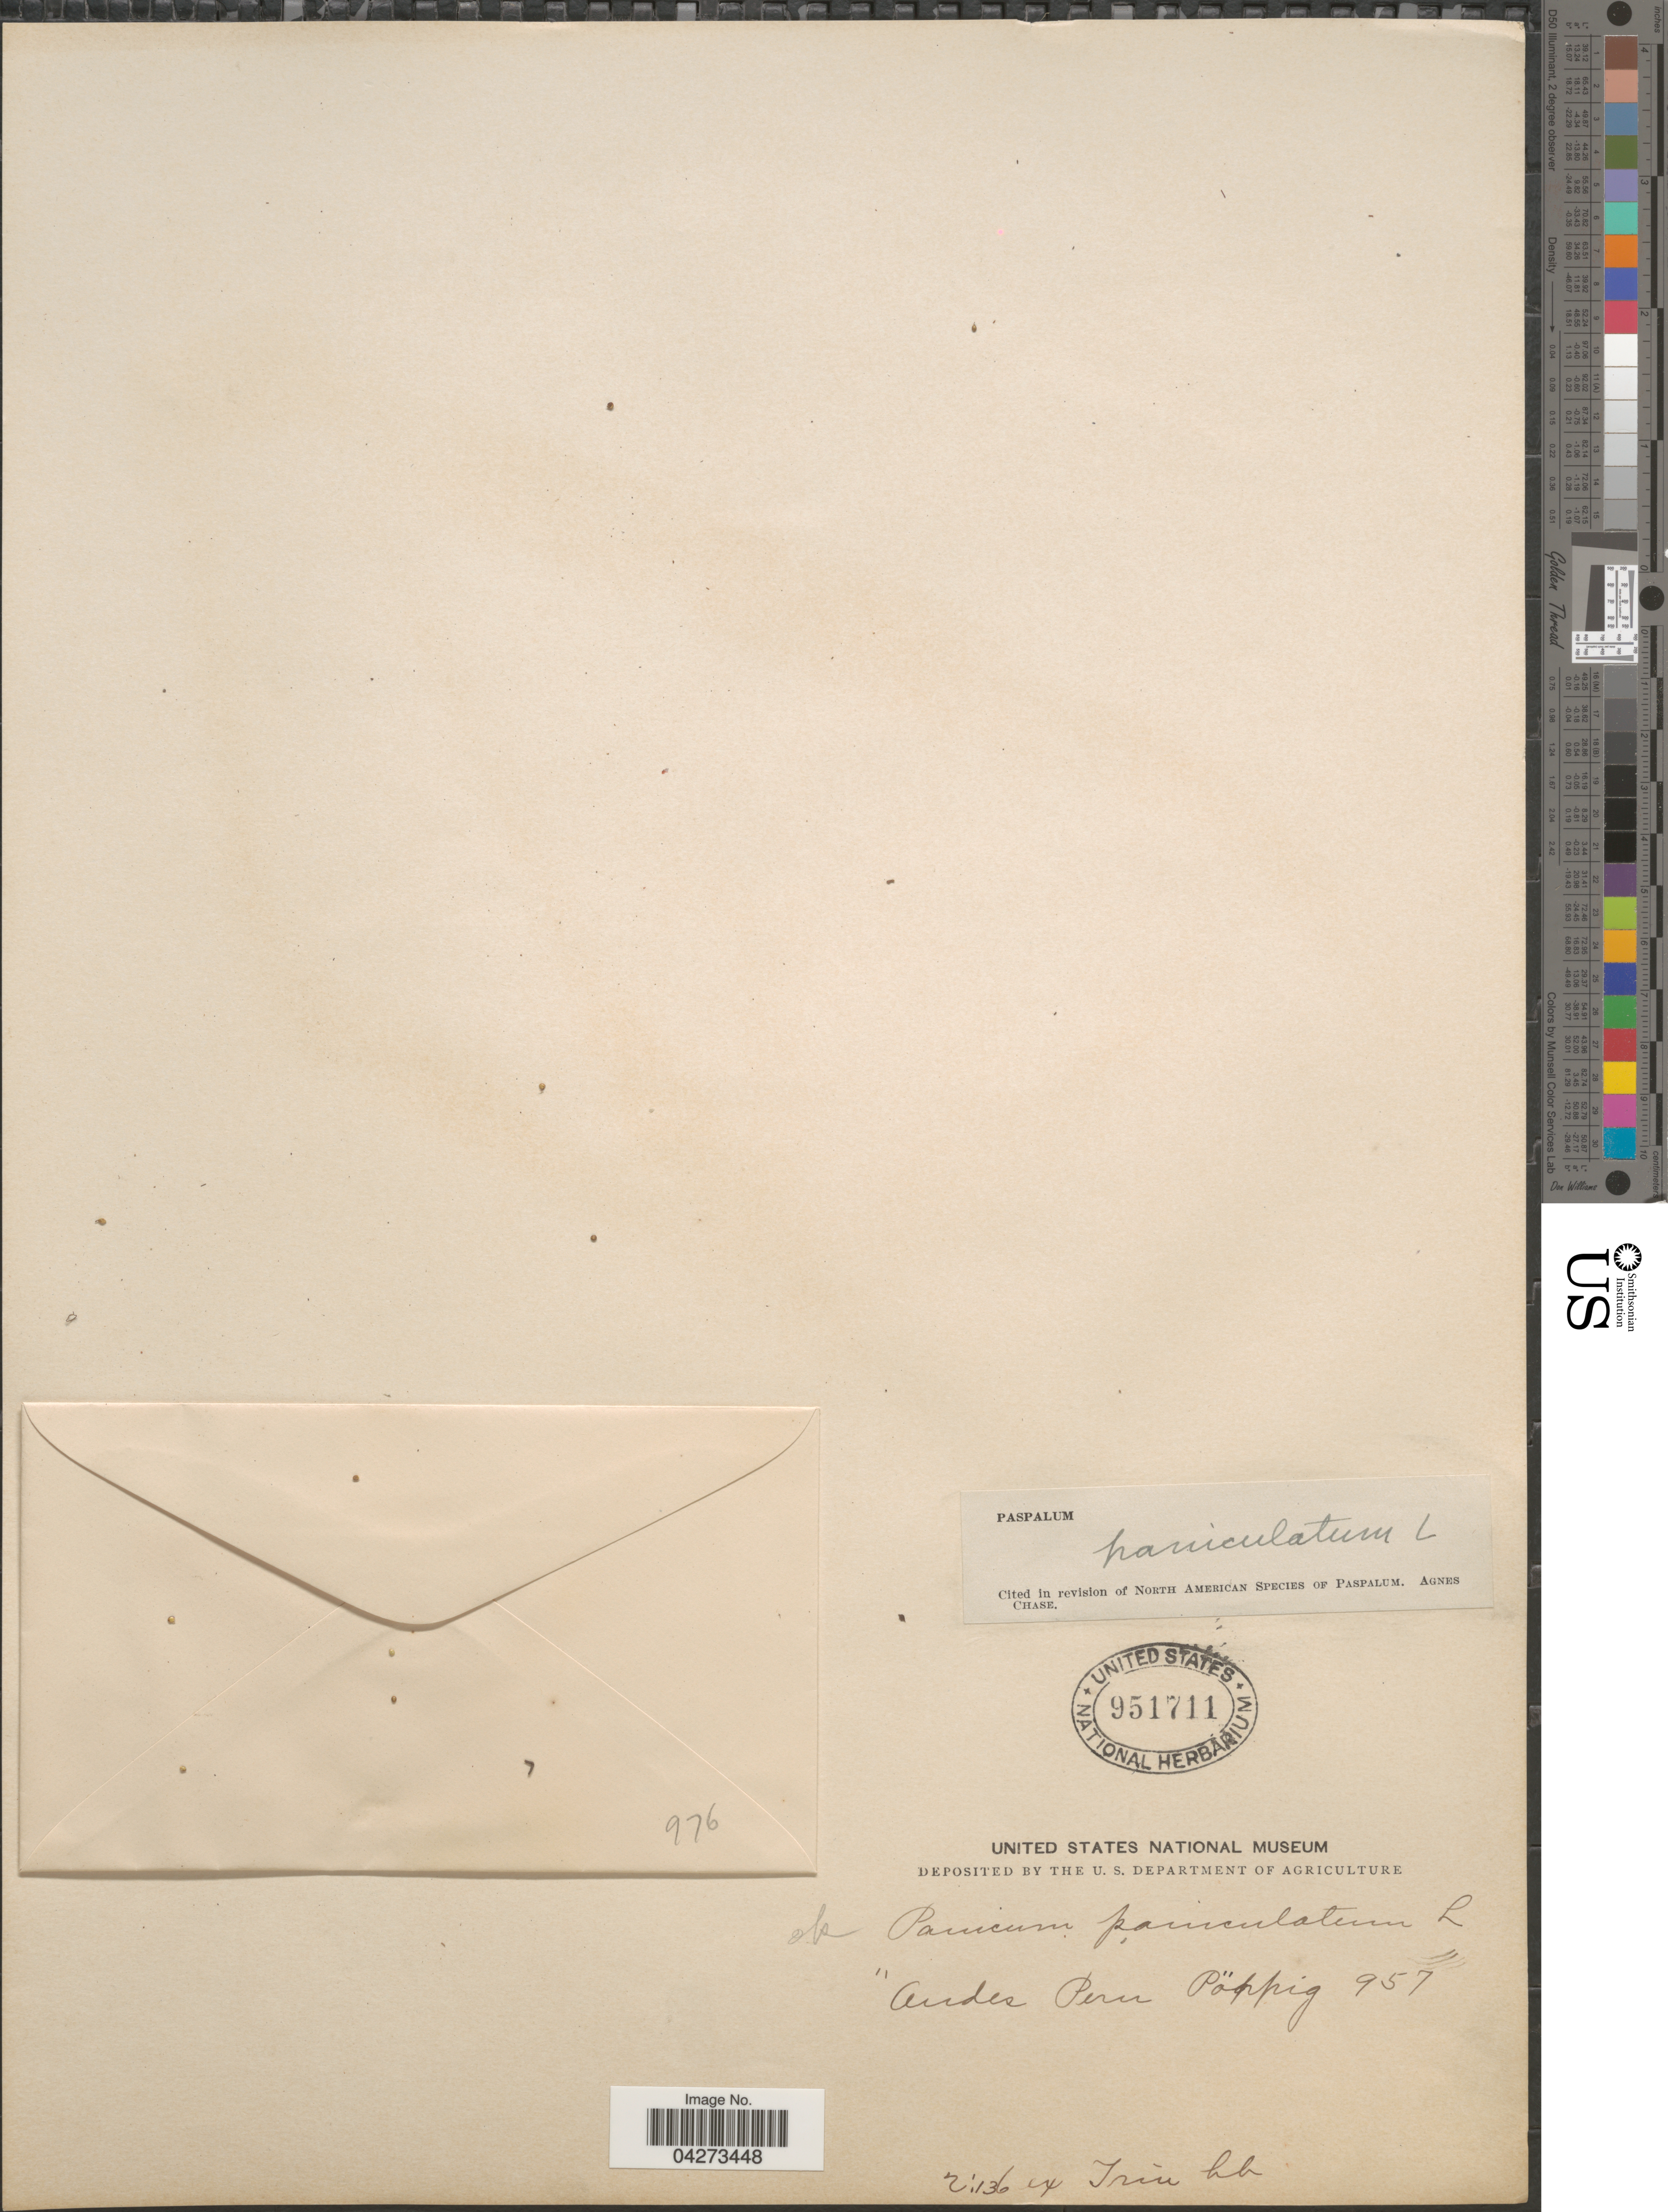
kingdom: Plantae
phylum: Tracheophyta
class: Liliopsida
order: Poales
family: Poaceae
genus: Paspalum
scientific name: Paspalum paniculatum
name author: L.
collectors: -. Poppig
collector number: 957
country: Peru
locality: Andes.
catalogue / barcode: US 951711